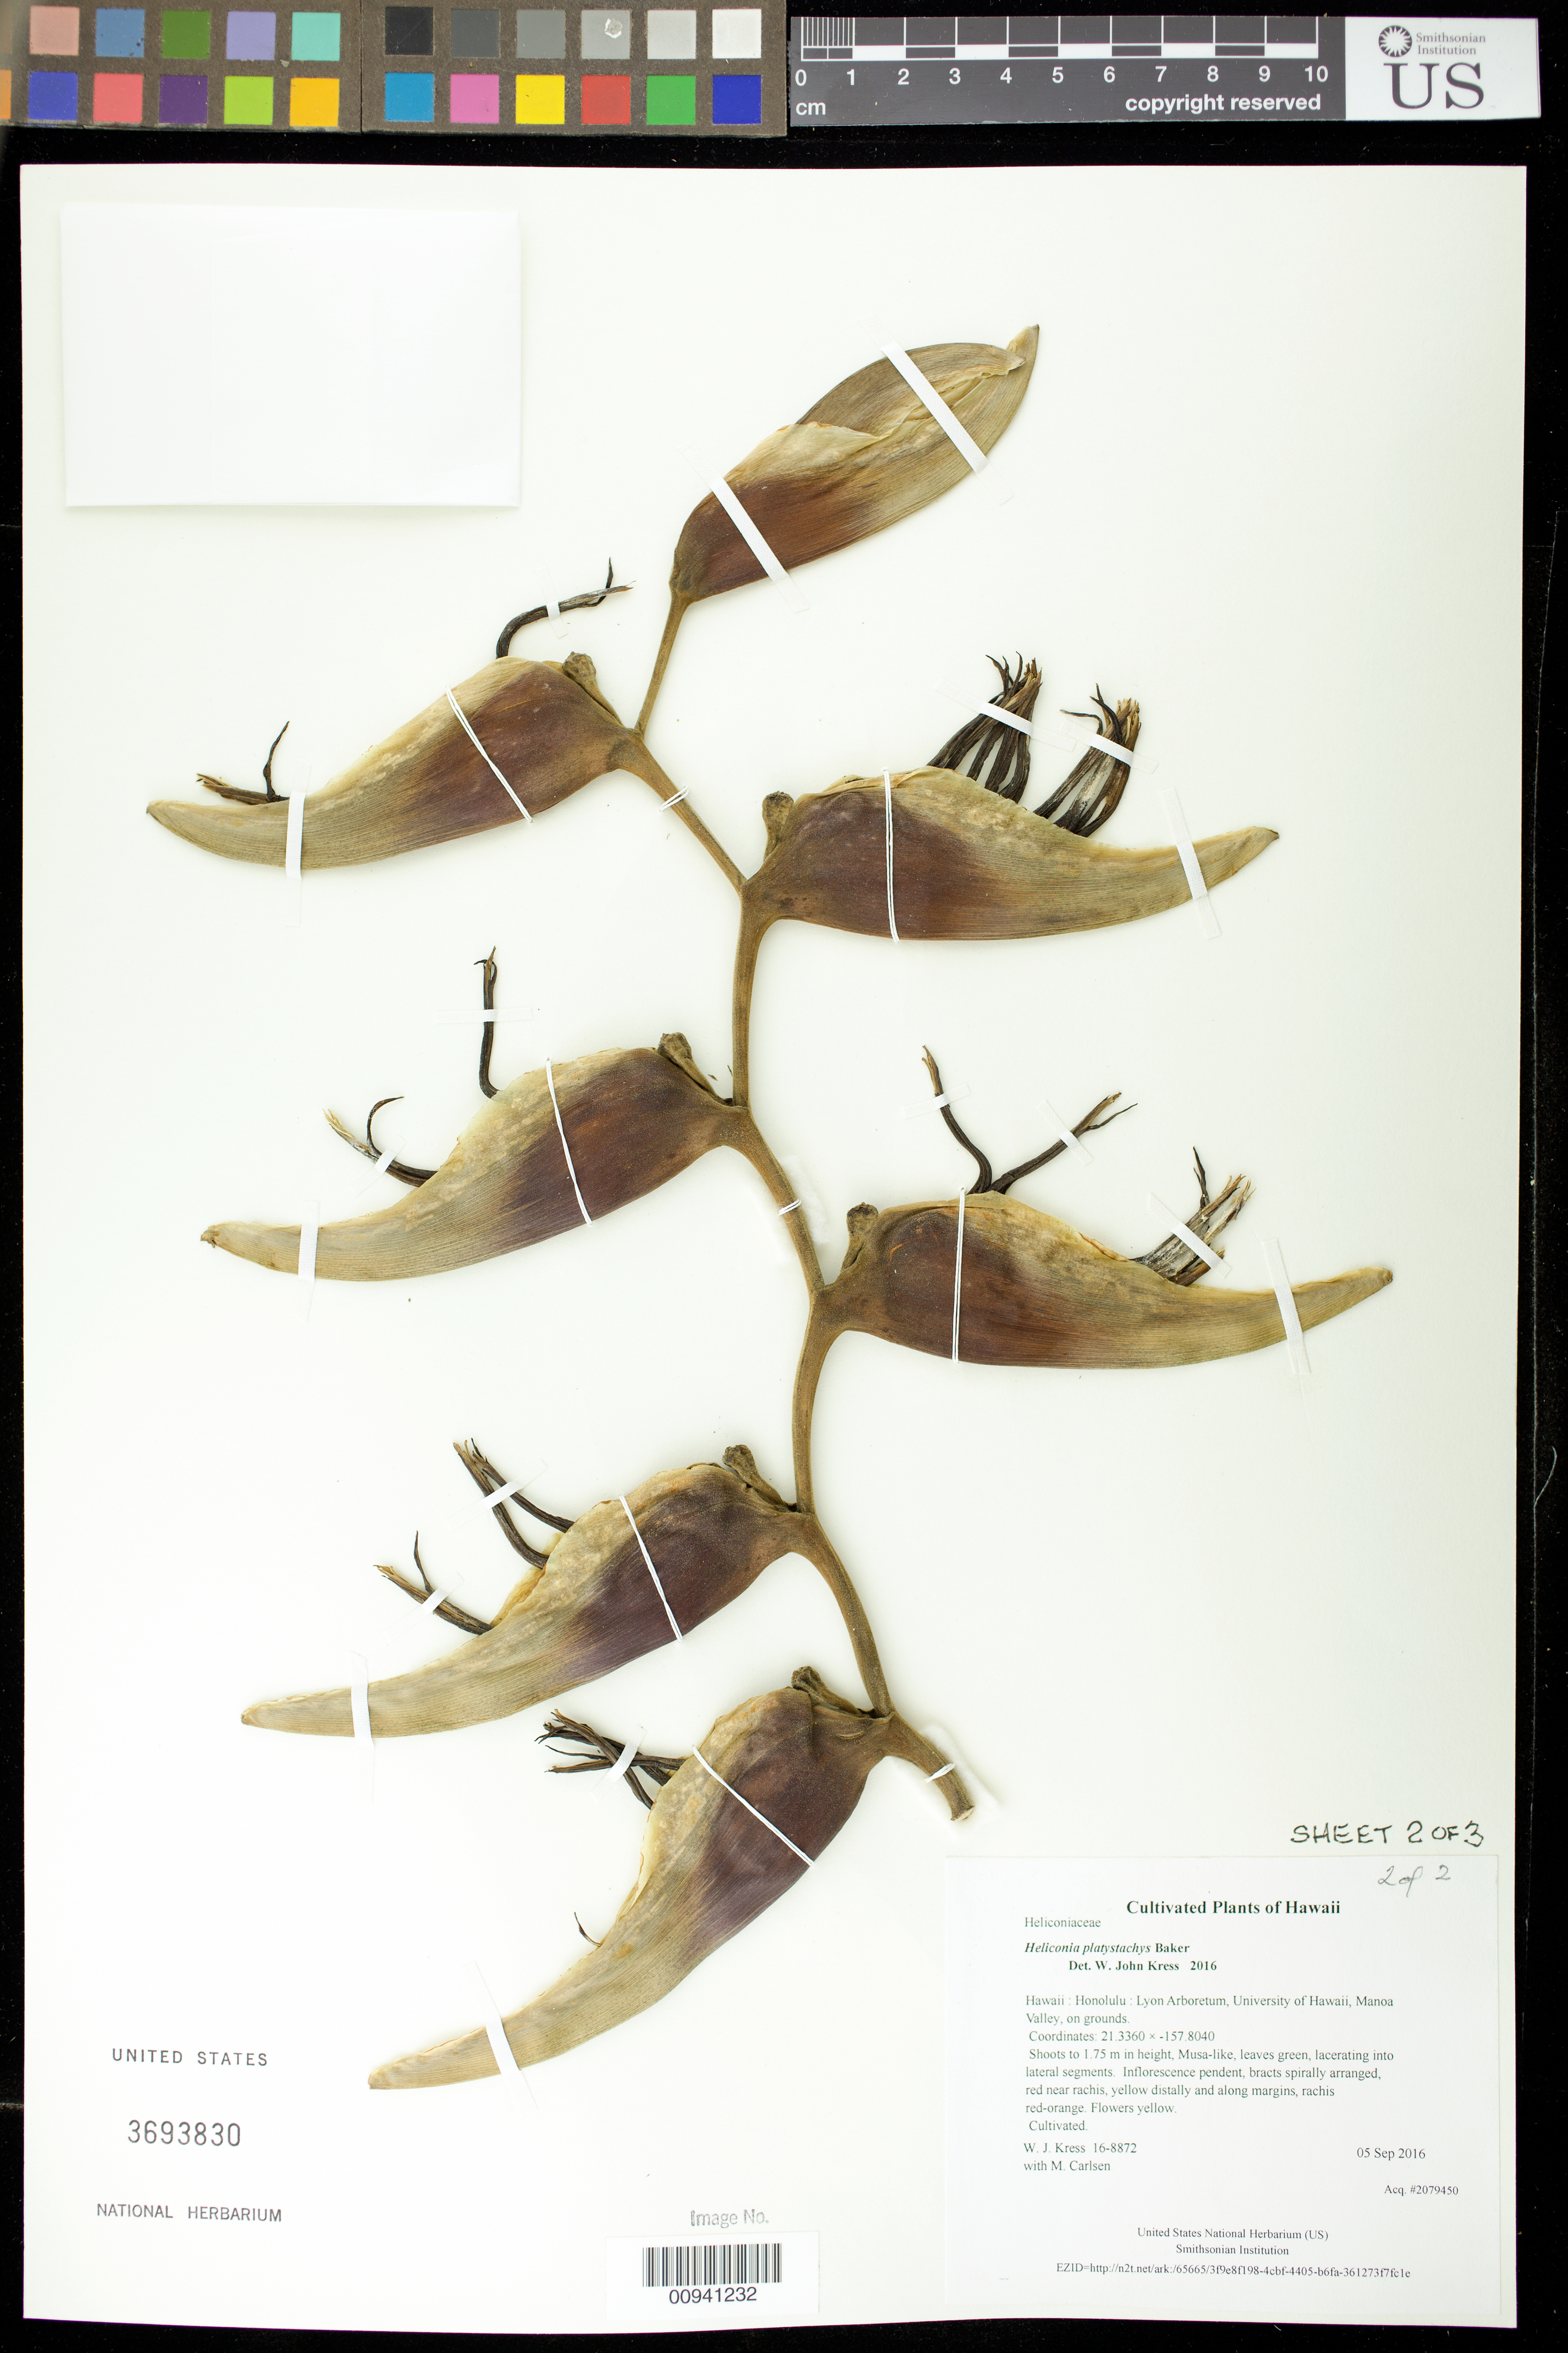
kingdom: Plantae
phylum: Tracheophyta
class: Liliopsida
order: Zingiberales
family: Heliconiaceae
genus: Heliconia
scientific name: Heliconia platystachys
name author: Baker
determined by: Kress, W. J., (US), Smithsonian Institution - National Museum of Natural History (UNITED STATES)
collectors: W. J. Kress & M. M. Carlsen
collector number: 16-8872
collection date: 2016-09-05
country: United States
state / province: Hawaii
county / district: Honolulu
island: Oahu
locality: Lyon Arboretum, University of Hawaii, Manoa Valley, on grounds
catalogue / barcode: US 3693830